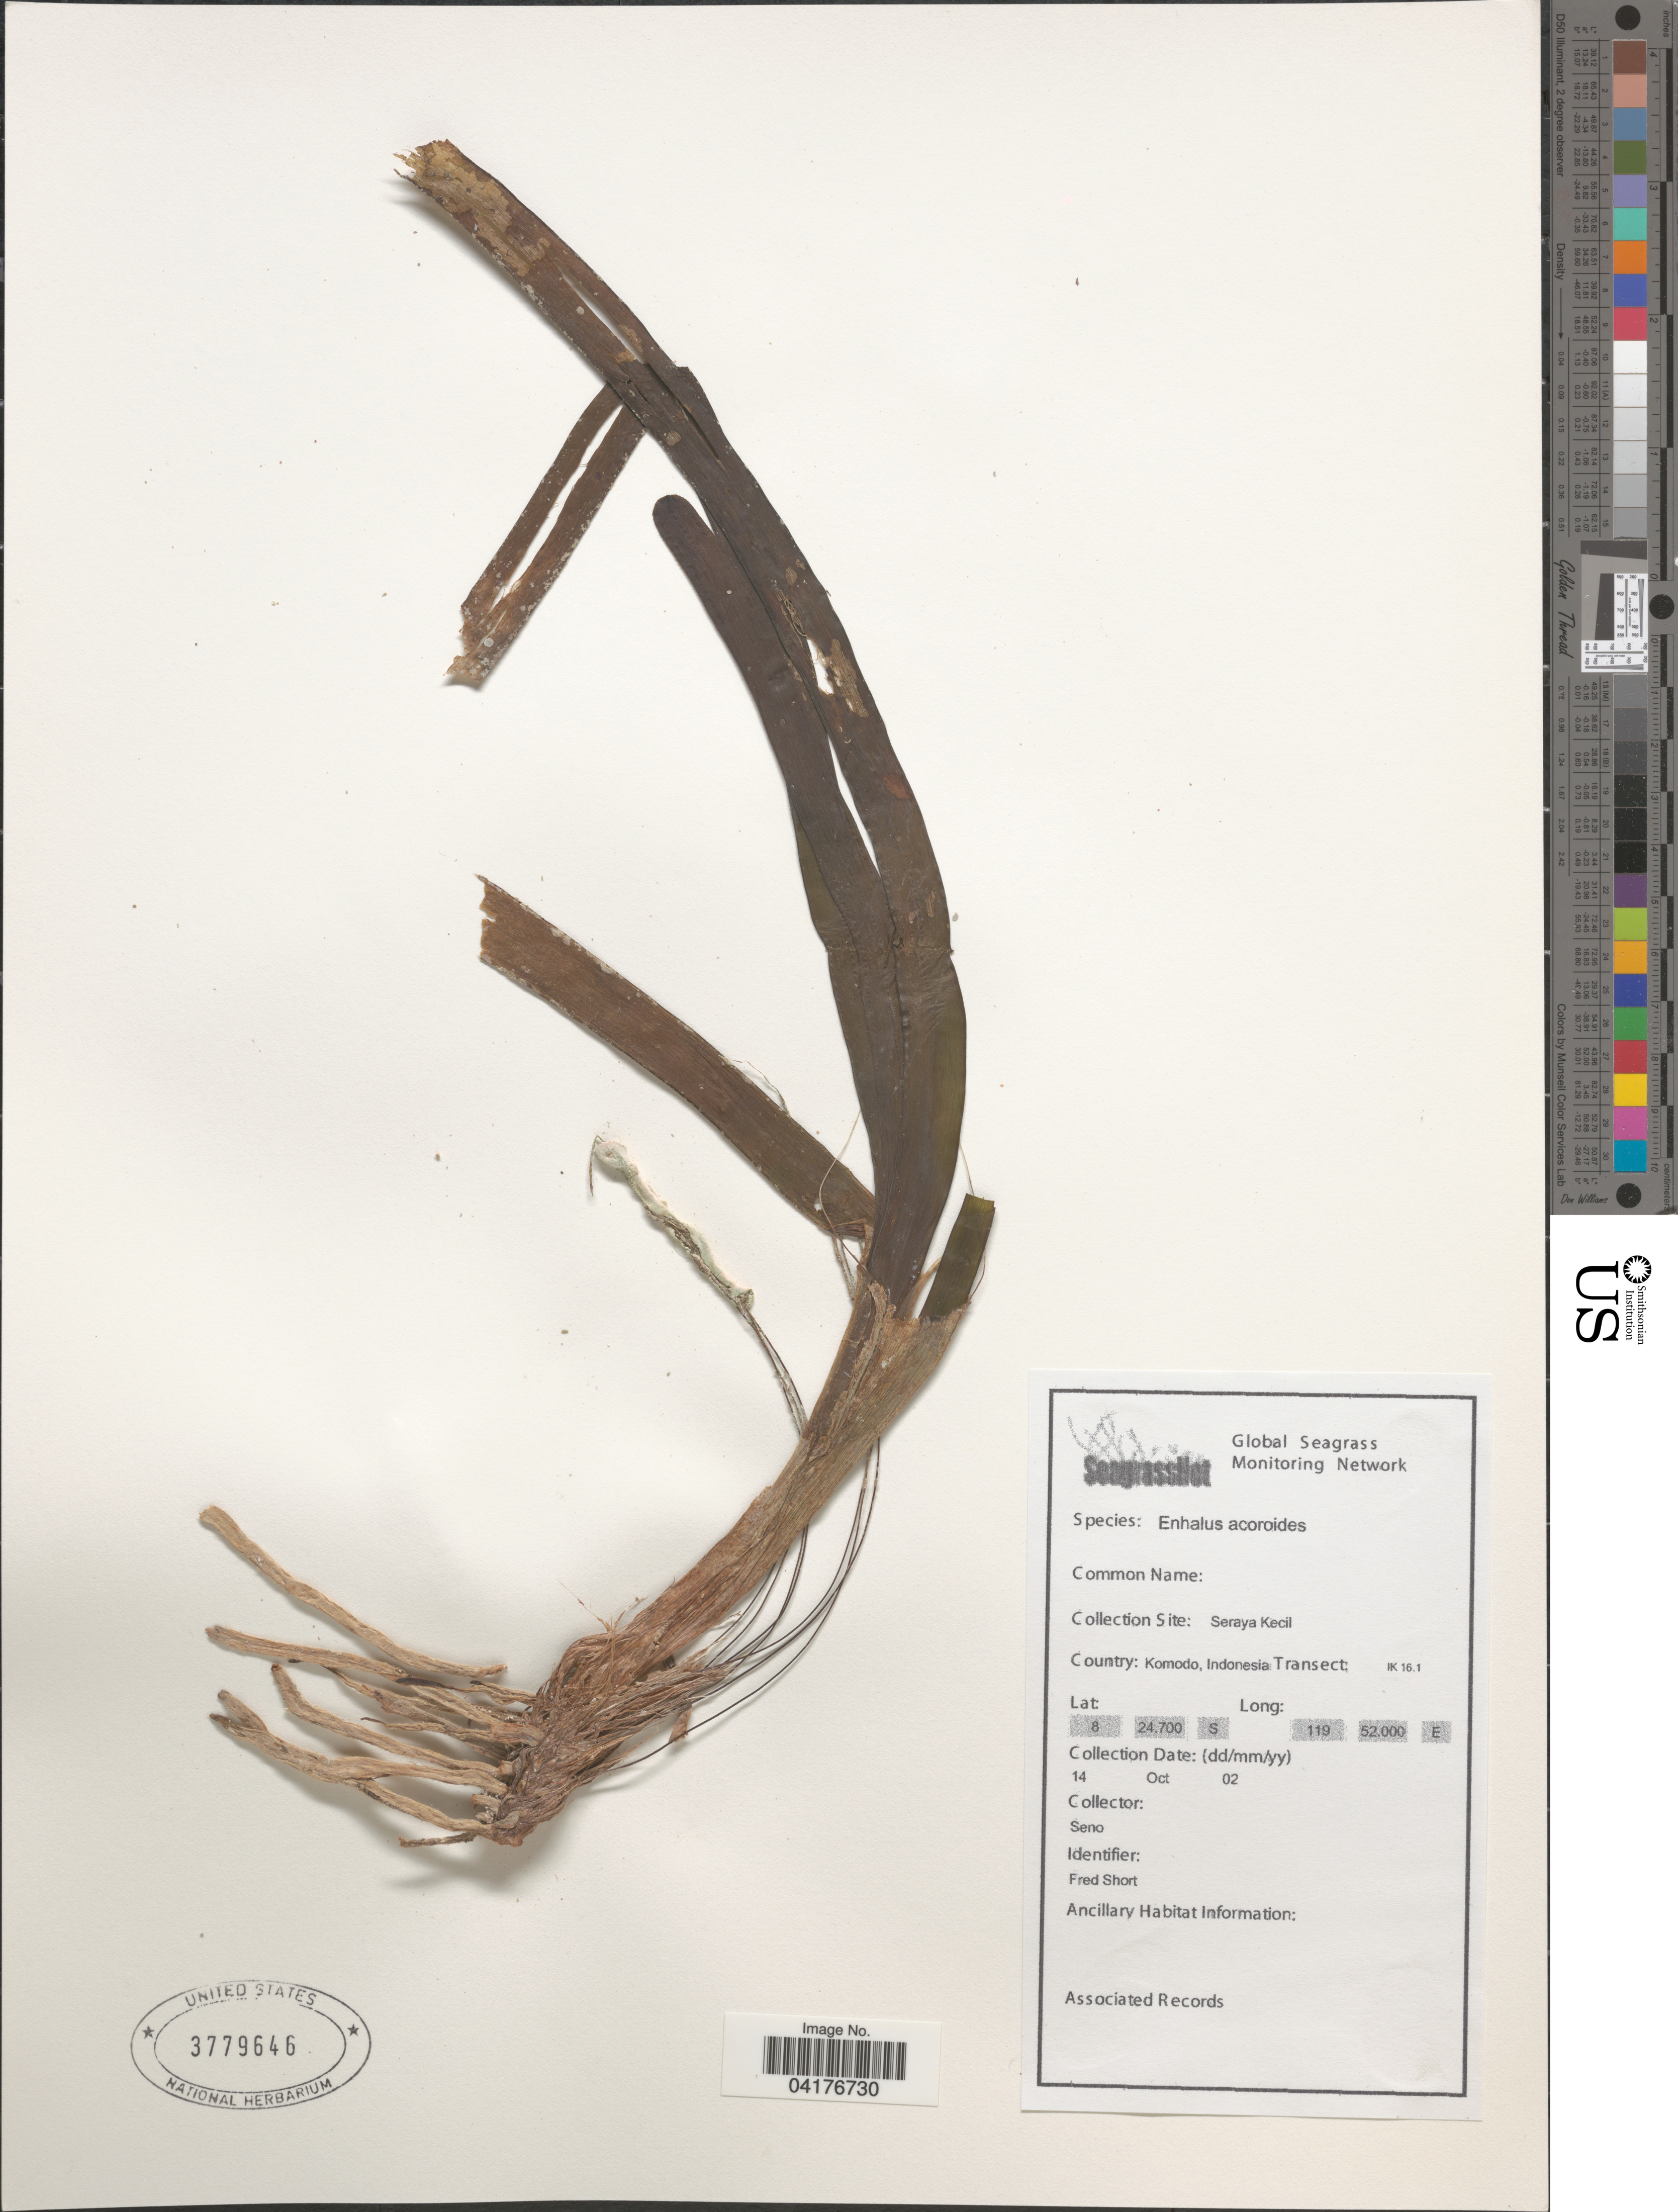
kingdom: Plantae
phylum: Tracheophyta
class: Liliopsida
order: Alismatales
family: Hydrocharitaceae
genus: Enhalus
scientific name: Enhalus acoroides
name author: (L. f.) Royle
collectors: Seno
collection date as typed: Transcribed d/m/y: 14/10/2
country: Indonesia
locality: Seraya Kecil. Komodo. Transect: IK16.1.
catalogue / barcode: US 3779646